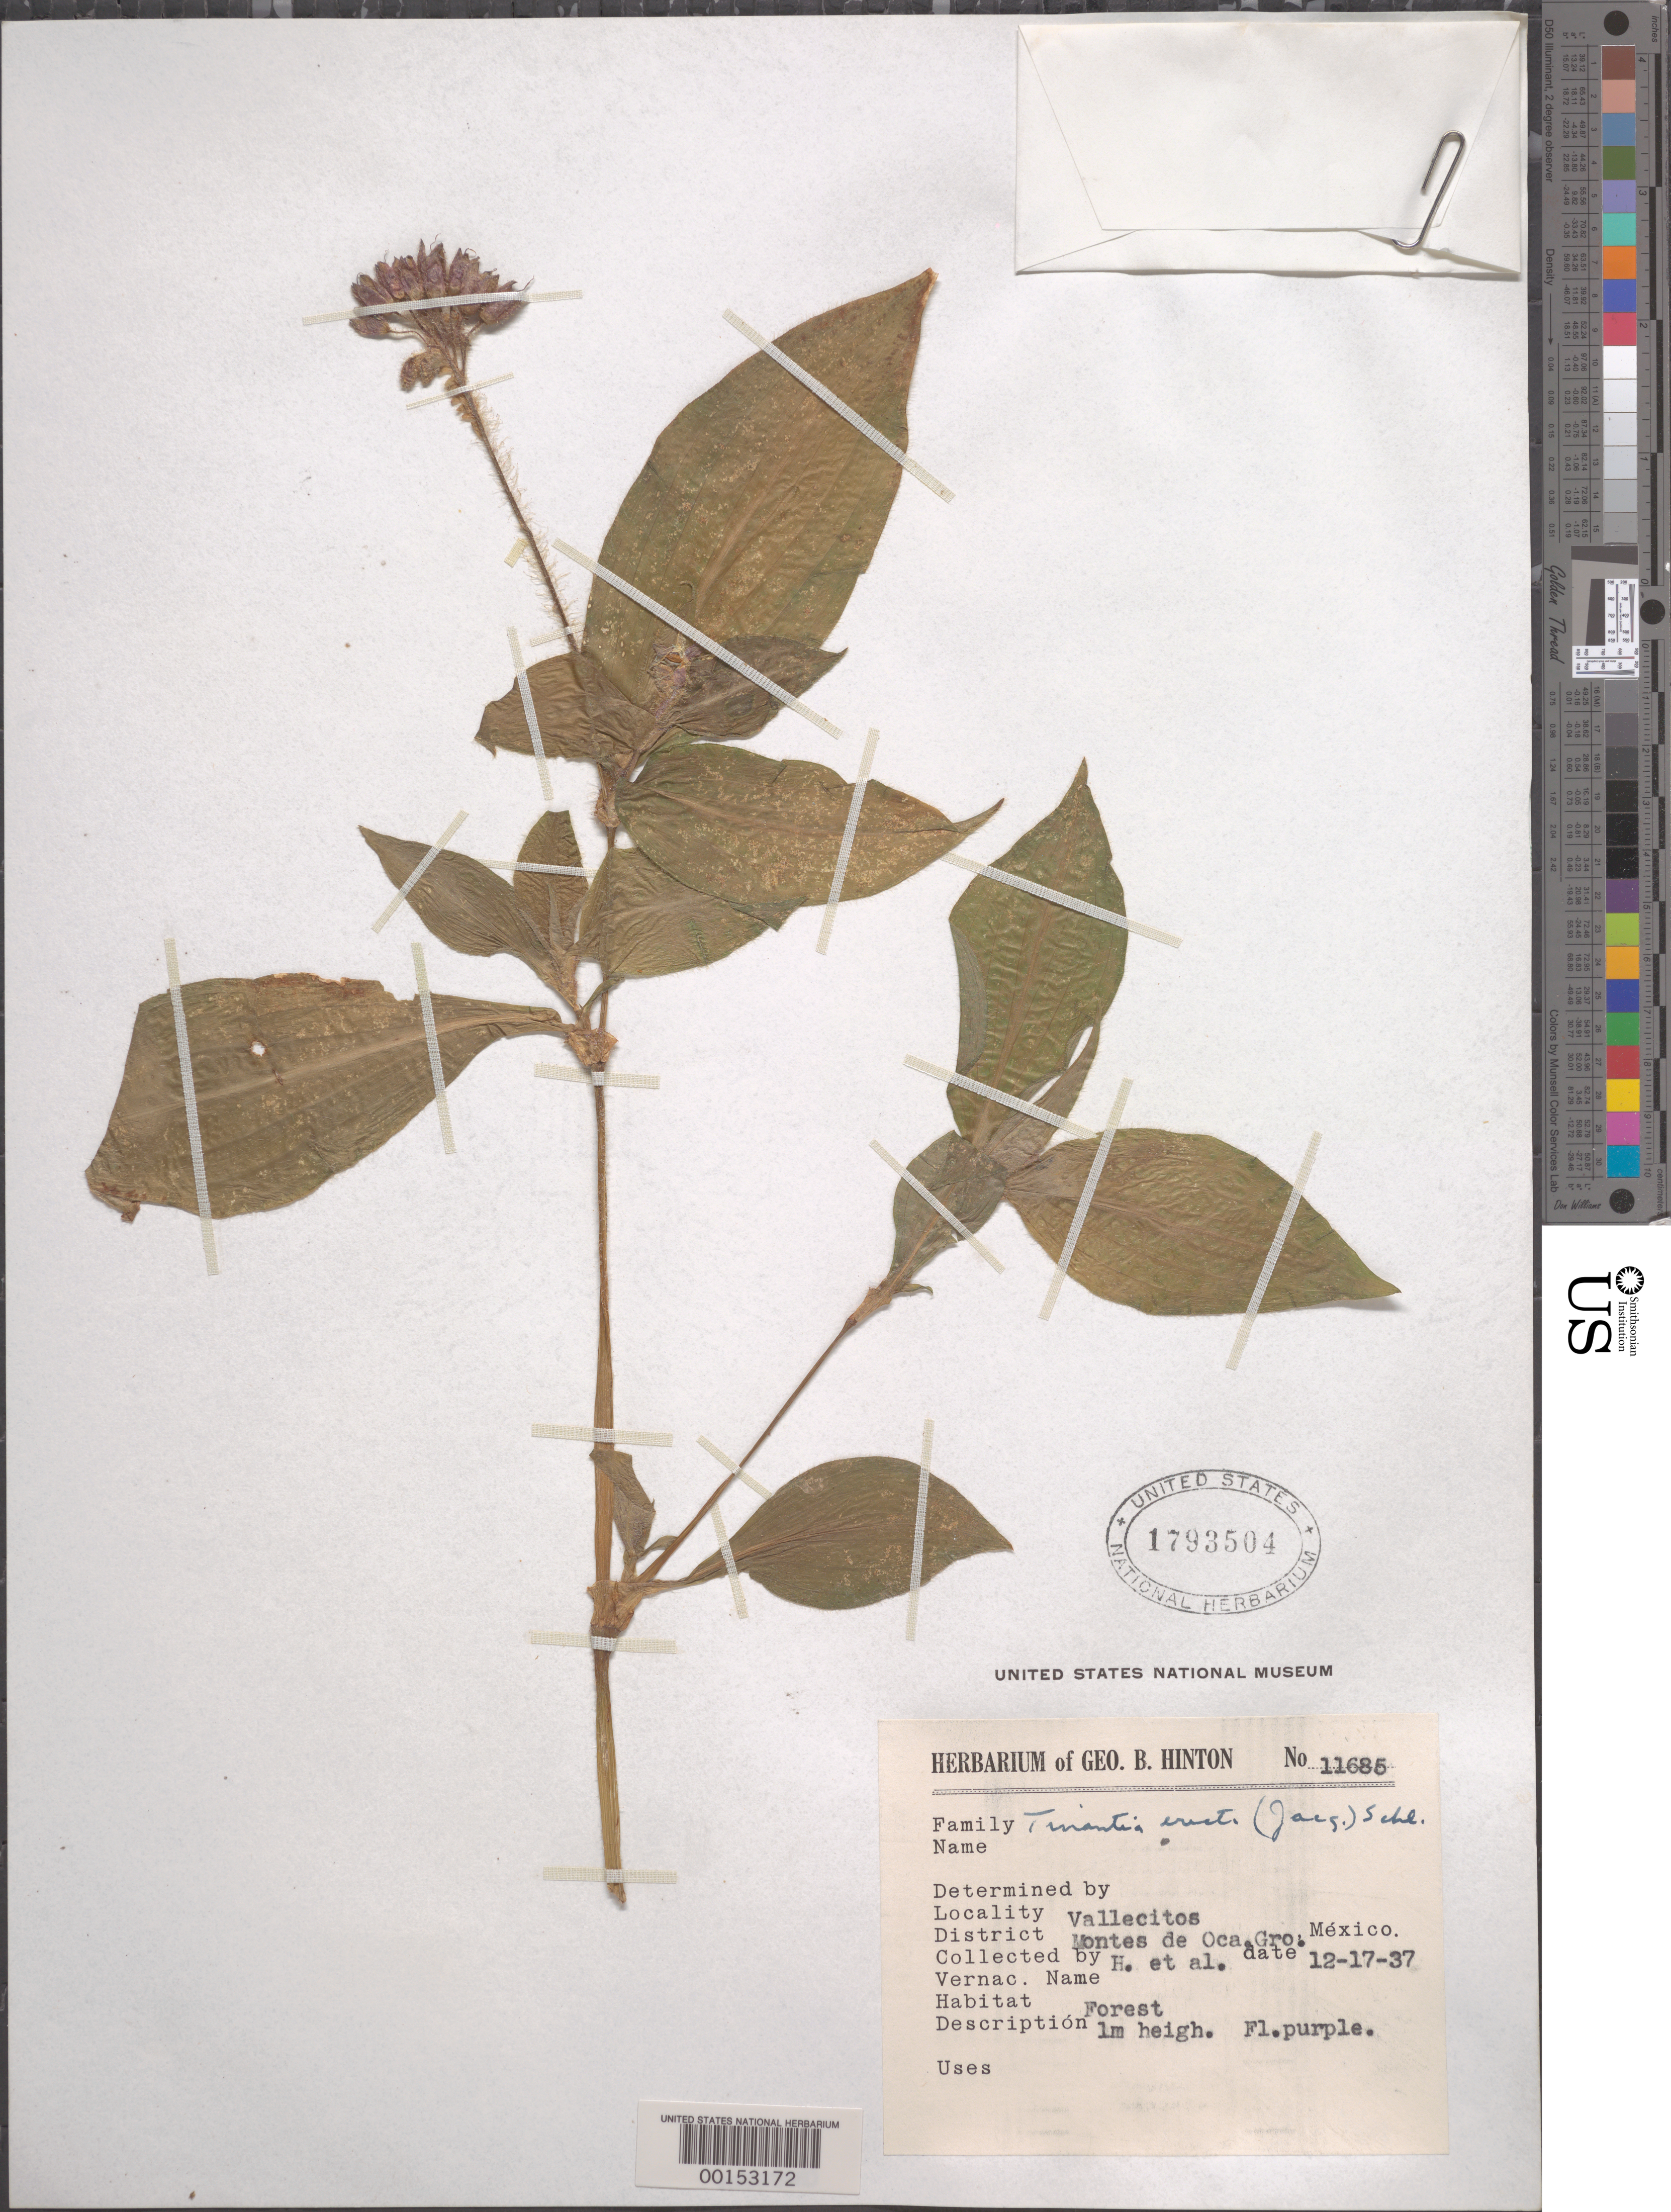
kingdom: Plantae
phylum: Tracheophyta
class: Liliopsida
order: Commelinales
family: Commelinaceae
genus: Tinantia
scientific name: Tinantia erecta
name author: (Jacq.) Fenzl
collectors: G. B. Hinton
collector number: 11685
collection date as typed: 17 Dec 1937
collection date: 1937-12-17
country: Mexico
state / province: Guerrero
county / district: Unión De Isidoro Montes De Oca, La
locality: Montes de Oca mun. (?), Vallecitos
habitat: Forest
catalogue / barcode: US 1793504